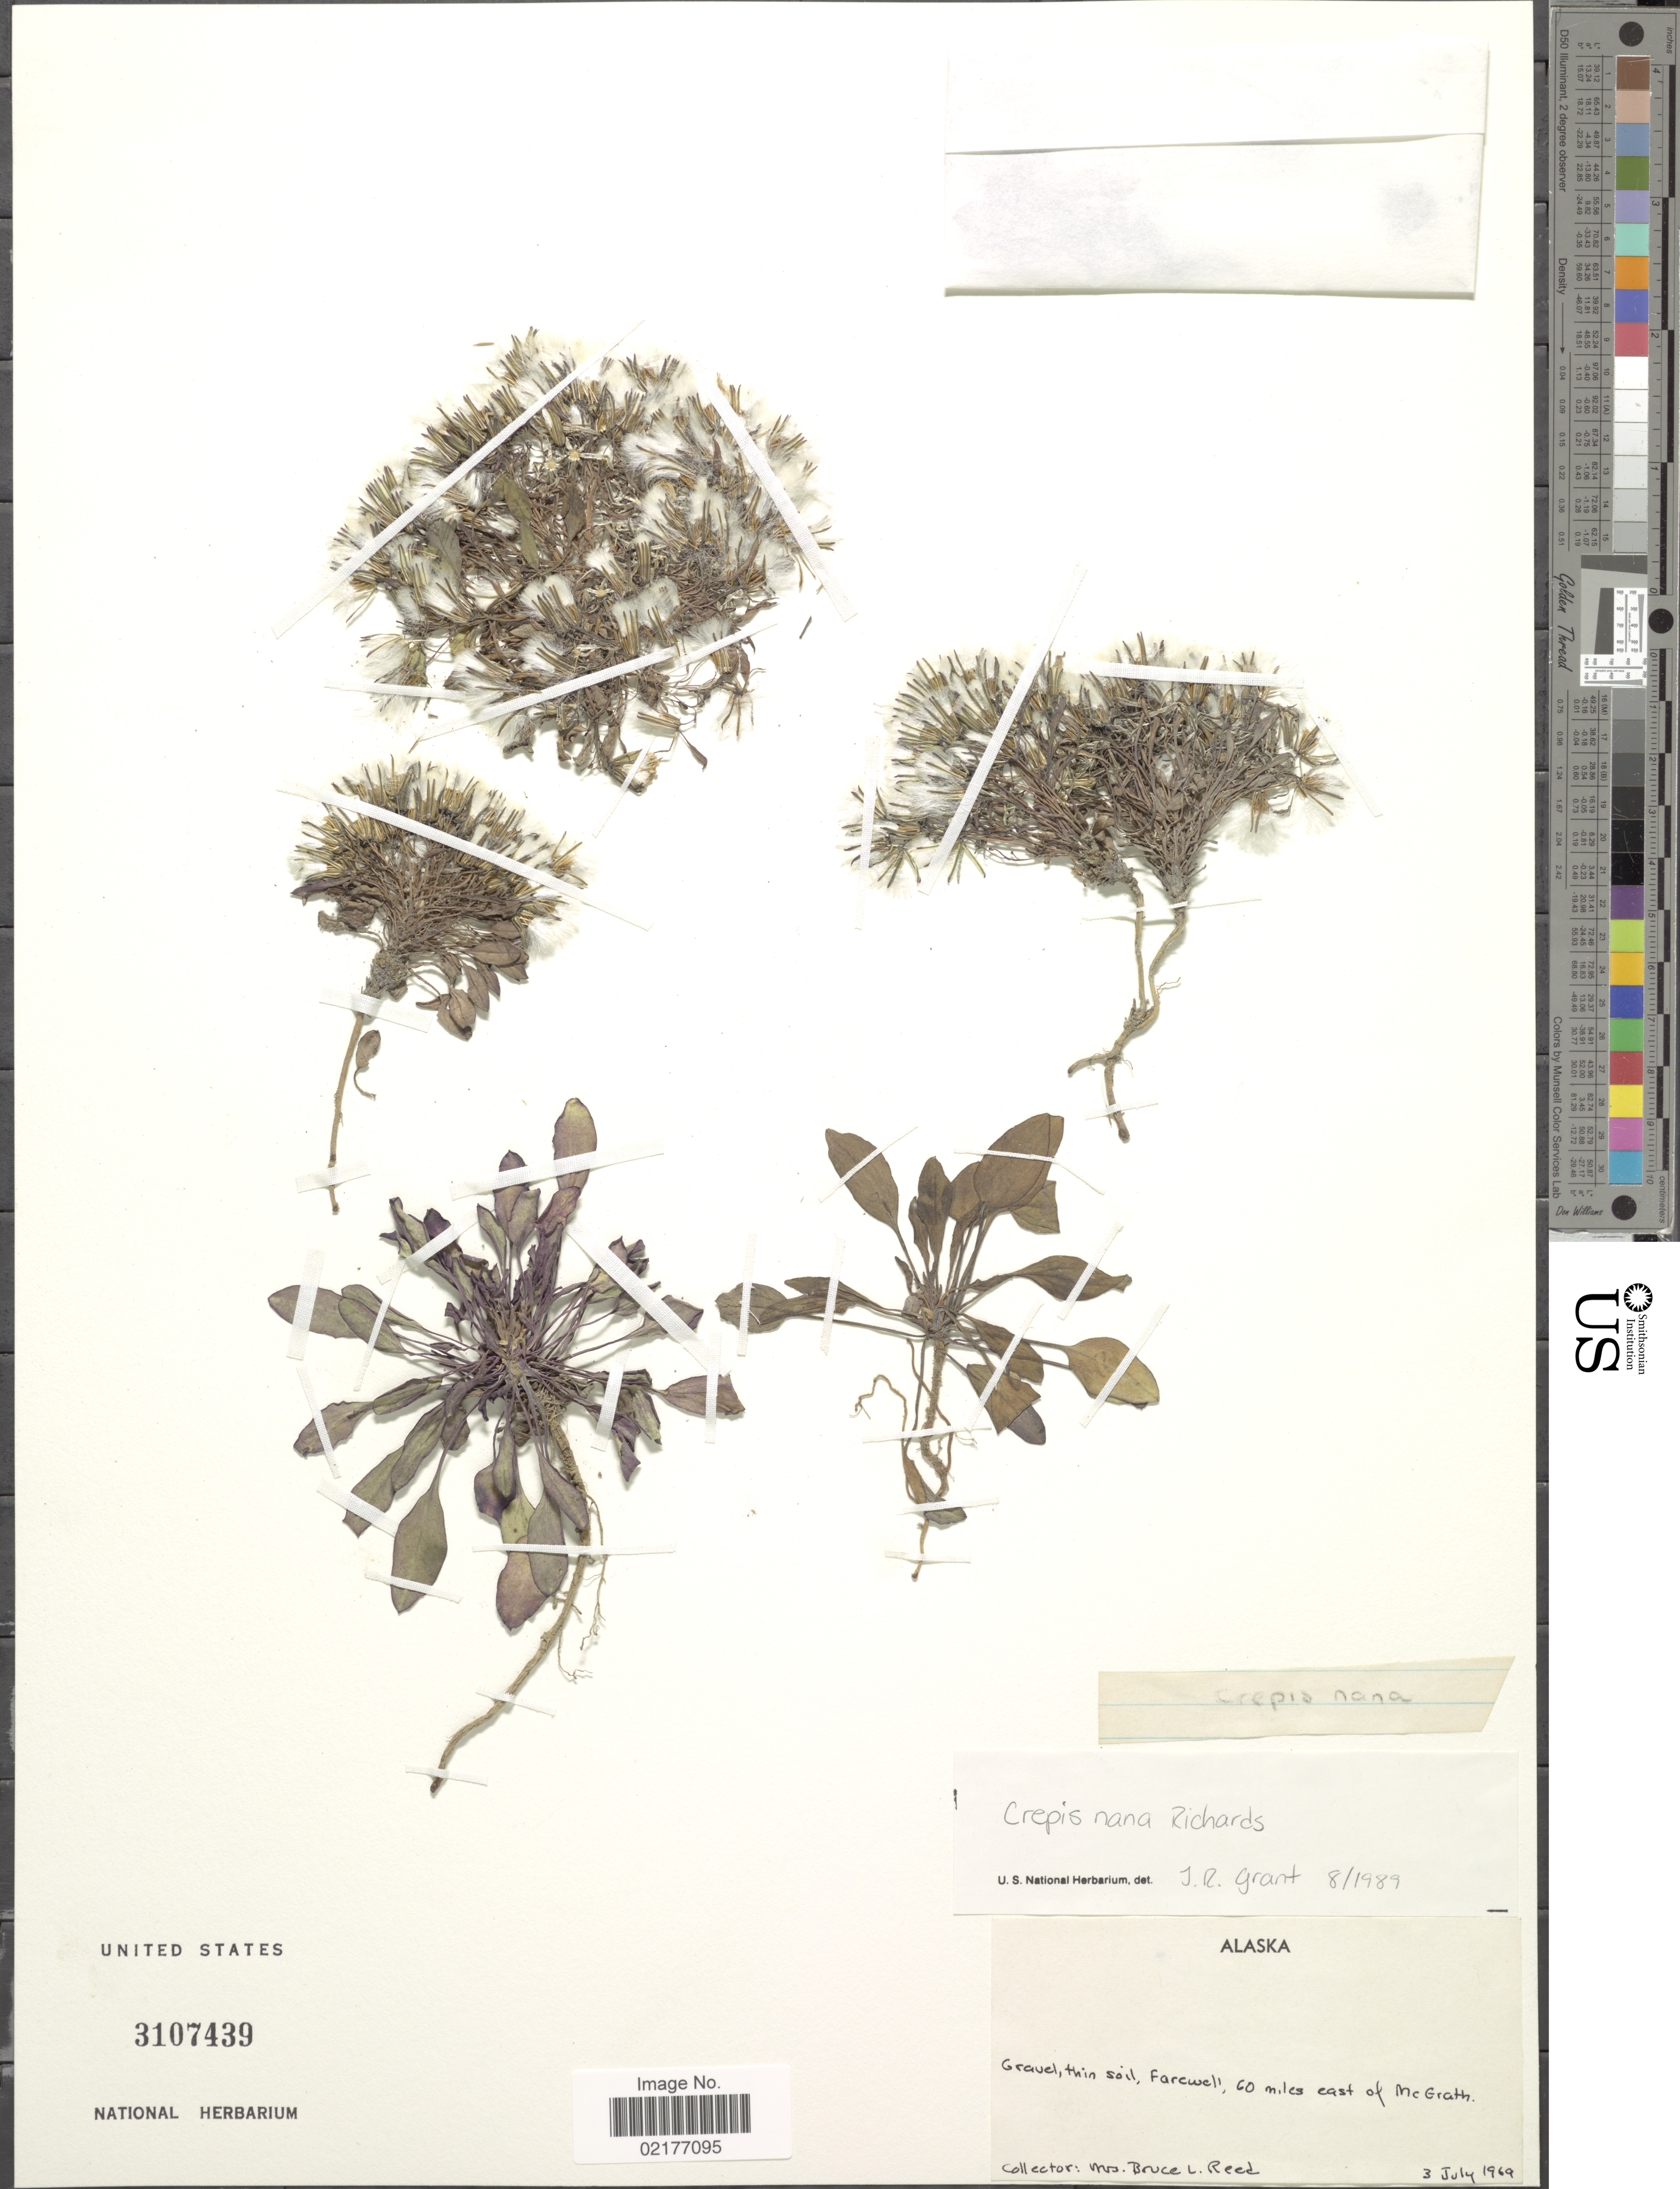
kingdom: Plantae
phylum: Tracheophyta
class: Magnoliopsida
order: Asterales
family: Asteraceae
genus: Askellia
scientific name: Askellia pygmaea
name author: (Ledeb.) Sennikov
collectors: B. Reed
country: United States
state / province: Alaska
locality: Gravel, thin soil, Farewell, 60 miles east of McGrath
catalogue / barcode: US 3107439